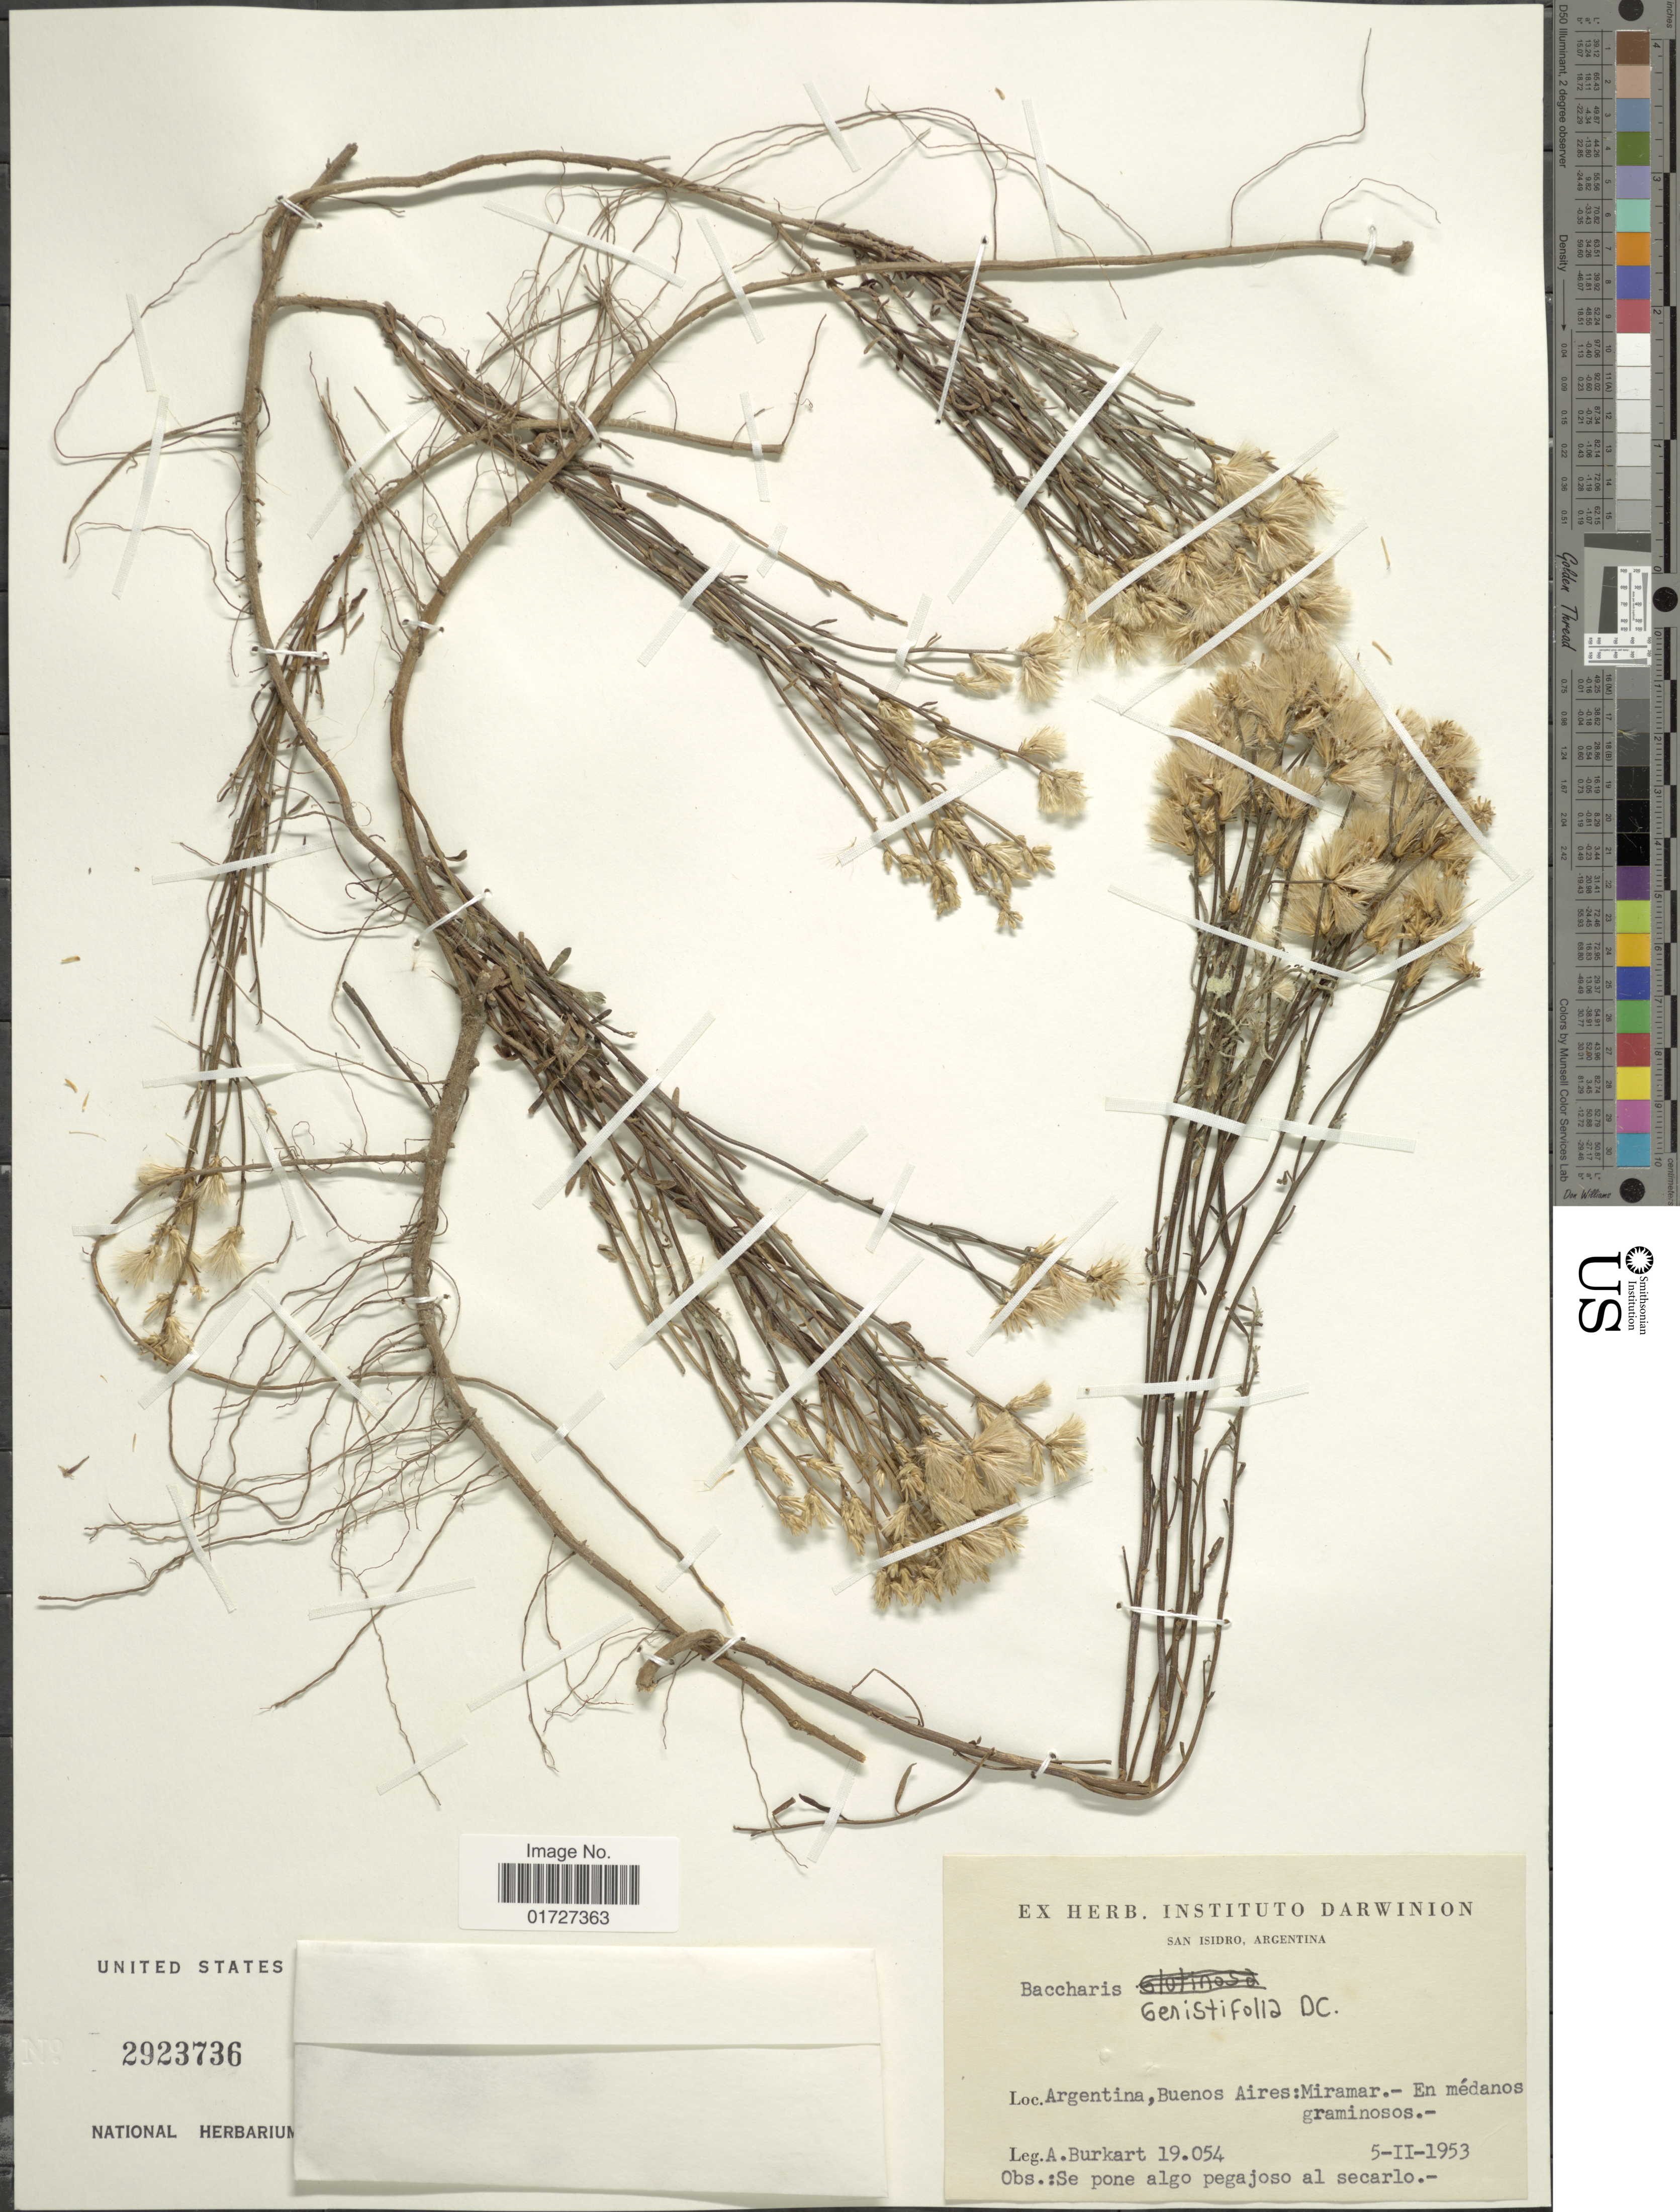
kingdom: Plantae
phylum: Tracheophyta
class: Magnoliopsida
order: Asterales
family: Asteraceae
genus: Baccharis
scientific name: Baccharis genistifolia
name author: DC.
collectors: A. E. Burkart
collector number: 19054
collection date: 1953-02-05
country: Argentina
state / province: Buenos Aires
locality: Miramar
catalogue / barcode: US 2923736